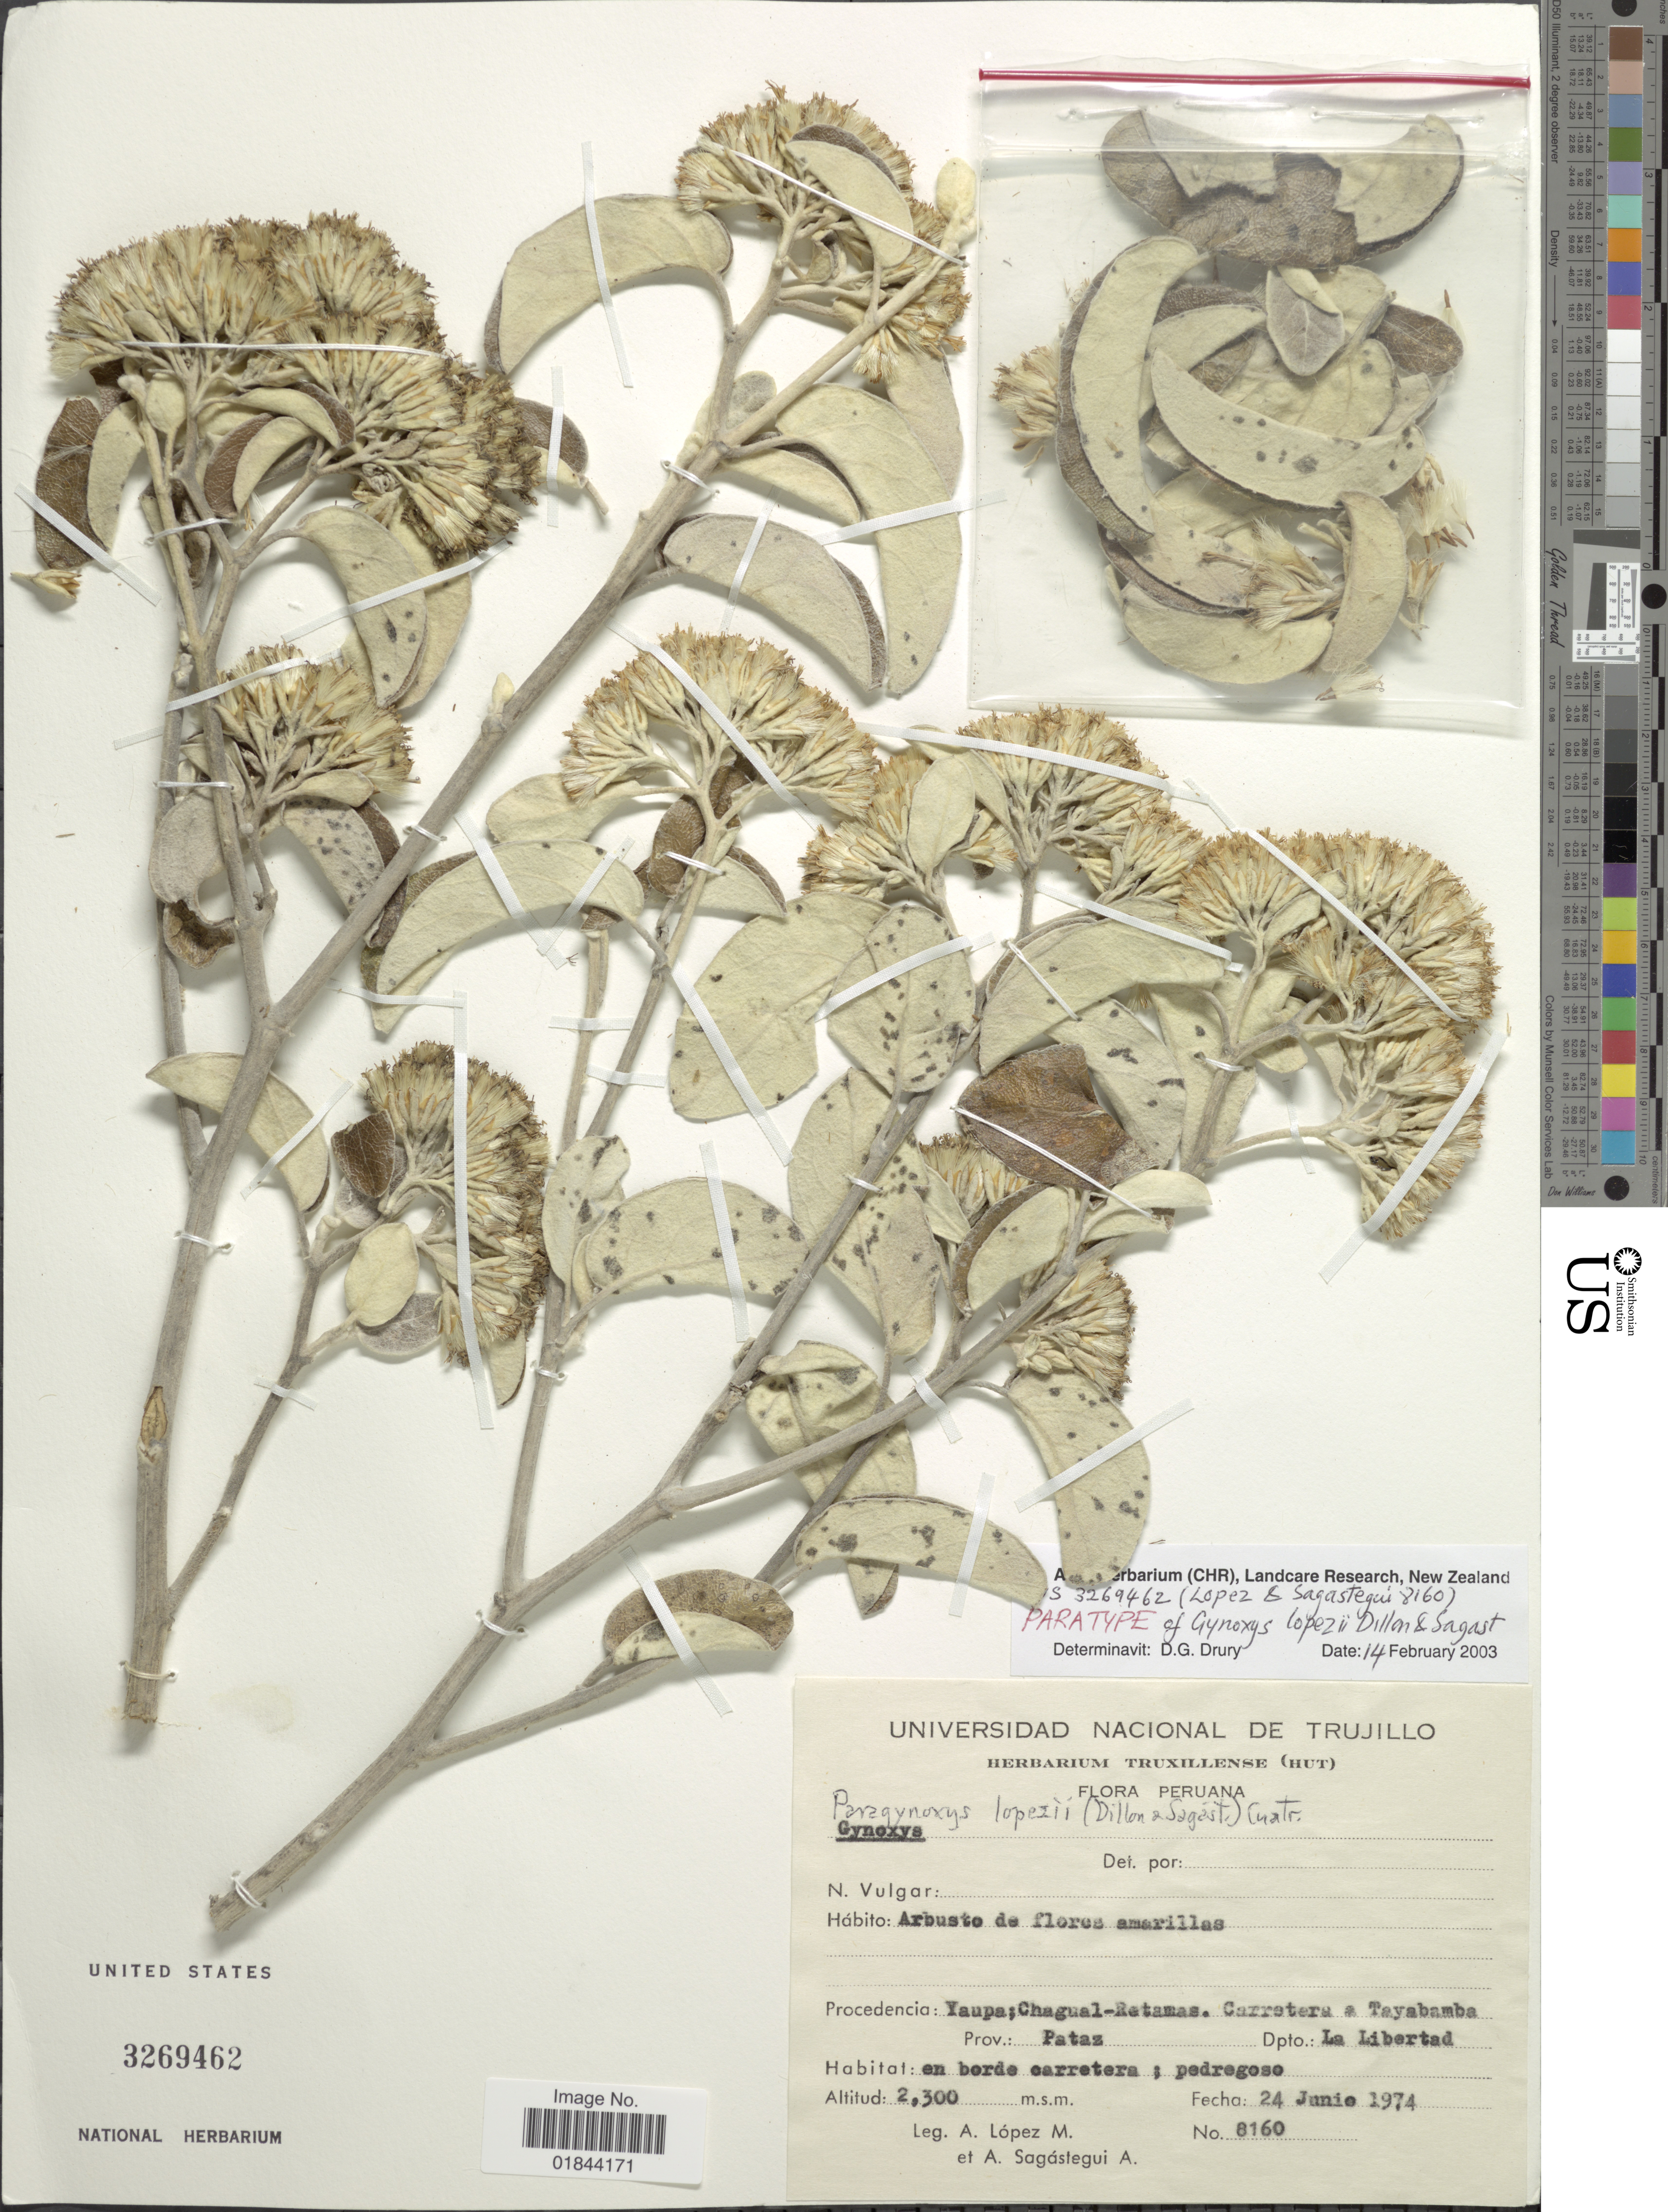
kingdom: Plantae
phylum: Tracheophyta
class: Magnoliopsida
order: Asterales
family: Asteraceae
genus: Paracalia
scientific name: Paracalia lopezii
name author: (M.O. Dillon & Sagást.) A. Correa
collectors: A. López M. & A. Sagástegui A.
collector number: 8160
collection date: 1974-06-24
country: Peru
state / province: La Libertad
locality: Procedencia: Yaupa; Chagual-Retamas. Carretera a Tayabamba. Prov. Pataz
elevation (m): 2300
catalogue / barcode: US 3269462